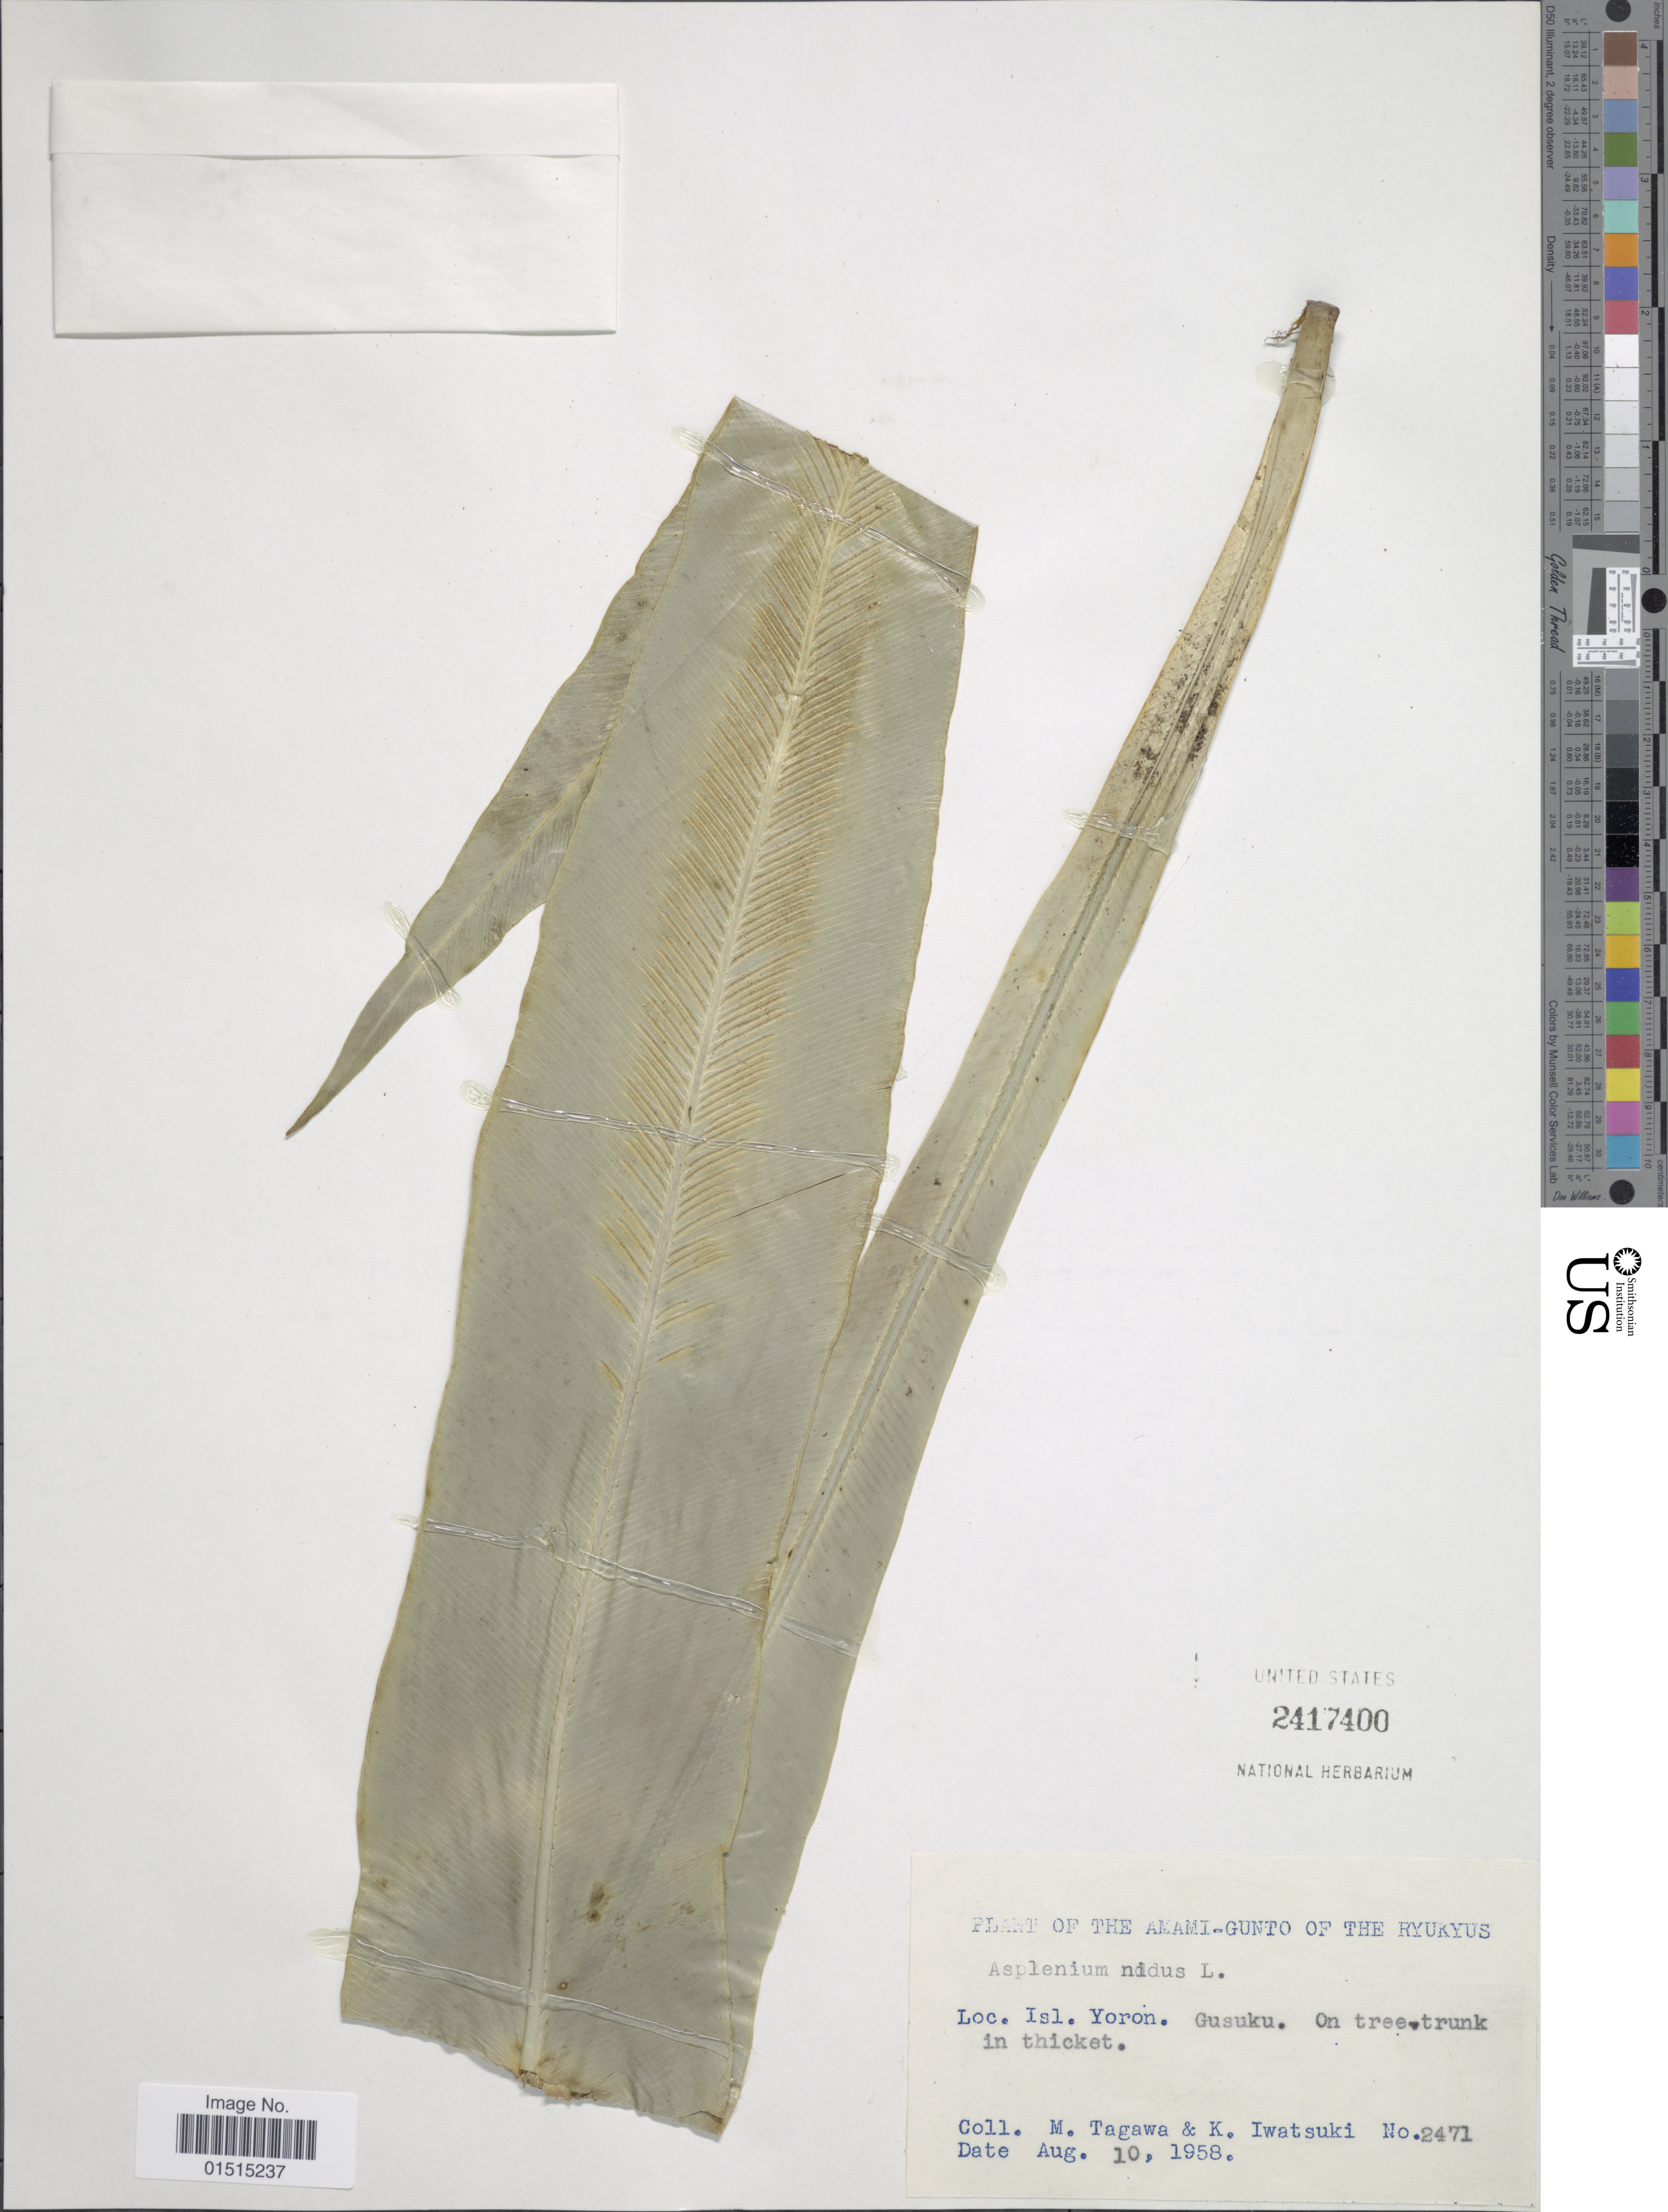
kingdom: Plantae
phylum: Tracheophyta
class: Polypodiopsida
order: Polypodiales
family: Aspleniaceae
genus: Asplenium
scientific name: Asplenium normale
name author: D. Don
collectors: M. Tagawa & K. Iwatsuki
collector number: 2471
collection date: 1958-08-10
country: Japan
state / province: Okinawa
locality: Amami - Gunto of the Ryukyus, Isl. Yoron, Gusuku. On tree trunk in thicket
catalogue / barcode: US 2417400